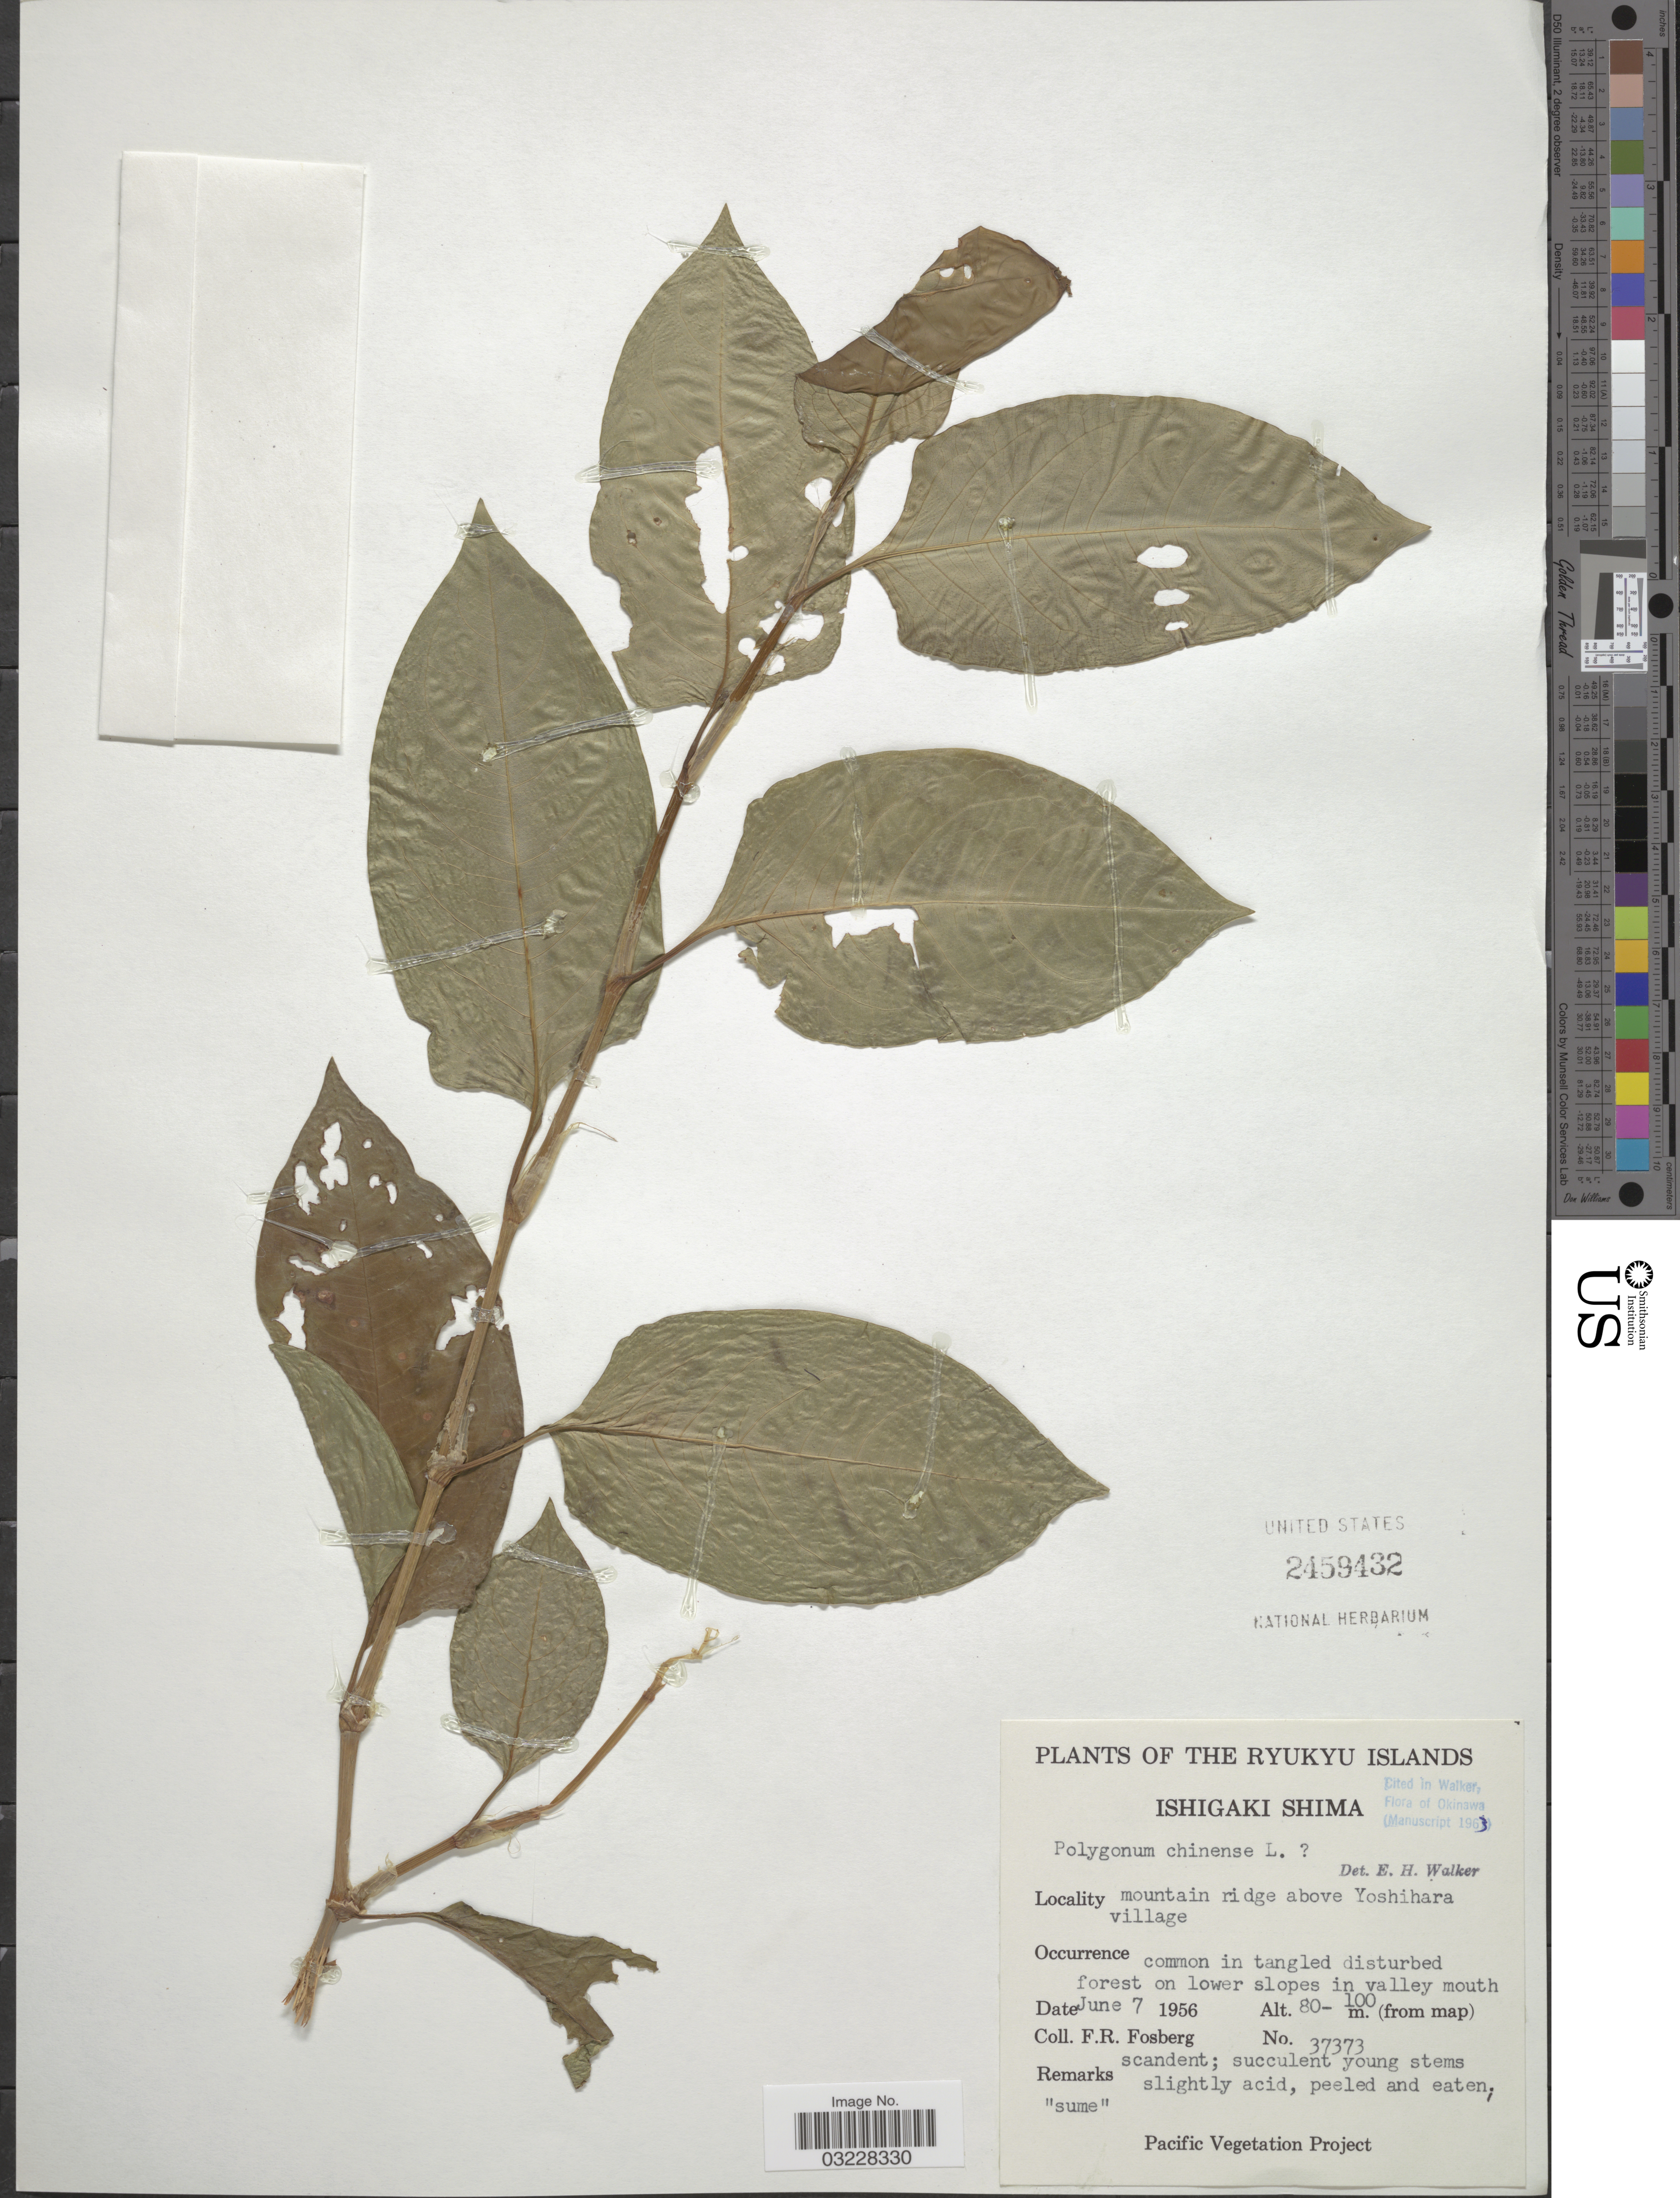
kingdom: Plantae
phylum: Tracheophyta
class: Magnoliopsida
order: Caryophyllales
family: Polygonaceae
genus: Polygonum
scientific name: Polygonum chinense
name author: L.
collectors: F. R. Fosberg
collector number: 37373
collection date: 1956-06-07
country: Japan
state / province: Okinawa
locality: The Ryukyu Islands. Ishigaki Shima. Mountain ridge above Yoshihara village.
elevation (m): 80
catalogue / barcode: US 2459432